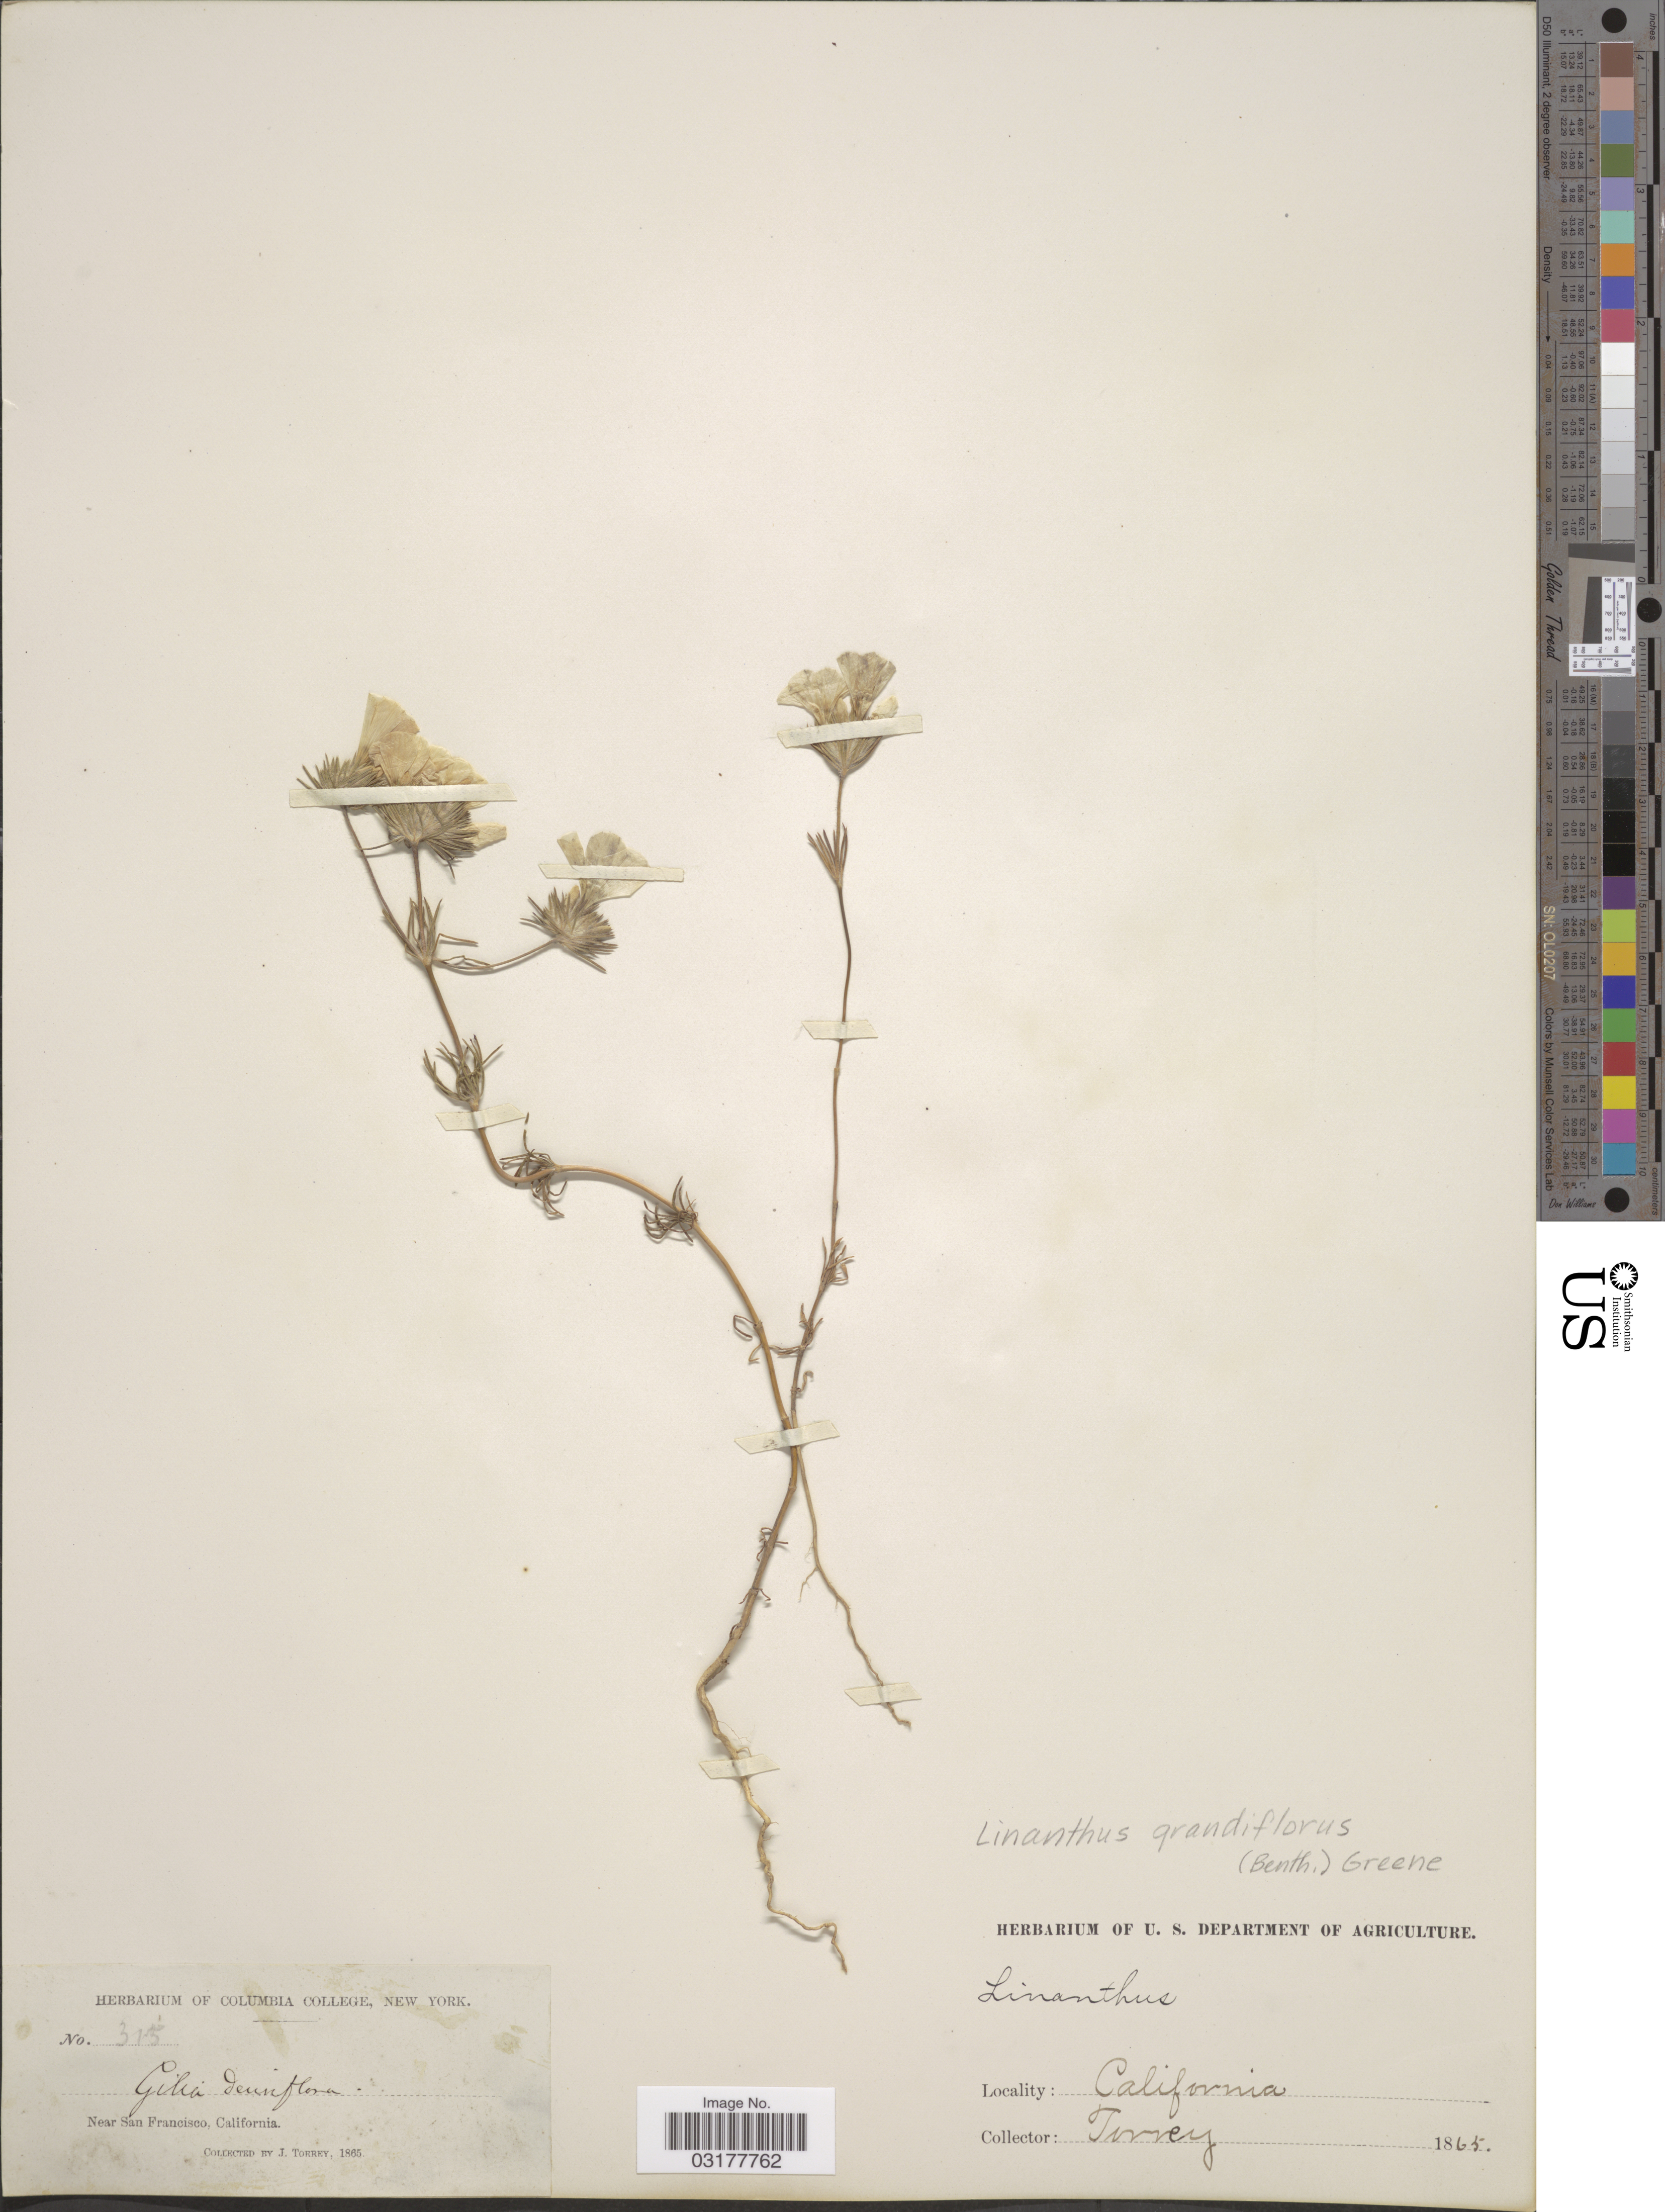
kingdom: Plantae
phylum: Tracheophyta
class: Magnoliopsida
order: Ericales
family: Polemoniaceae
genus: Leptosiphon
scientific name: Leptosiphon grandiflorus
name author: Benth.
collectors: J. Torrey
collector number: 315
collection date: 1865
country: United States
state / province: California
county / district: San Francisco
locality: Near San Francisco.